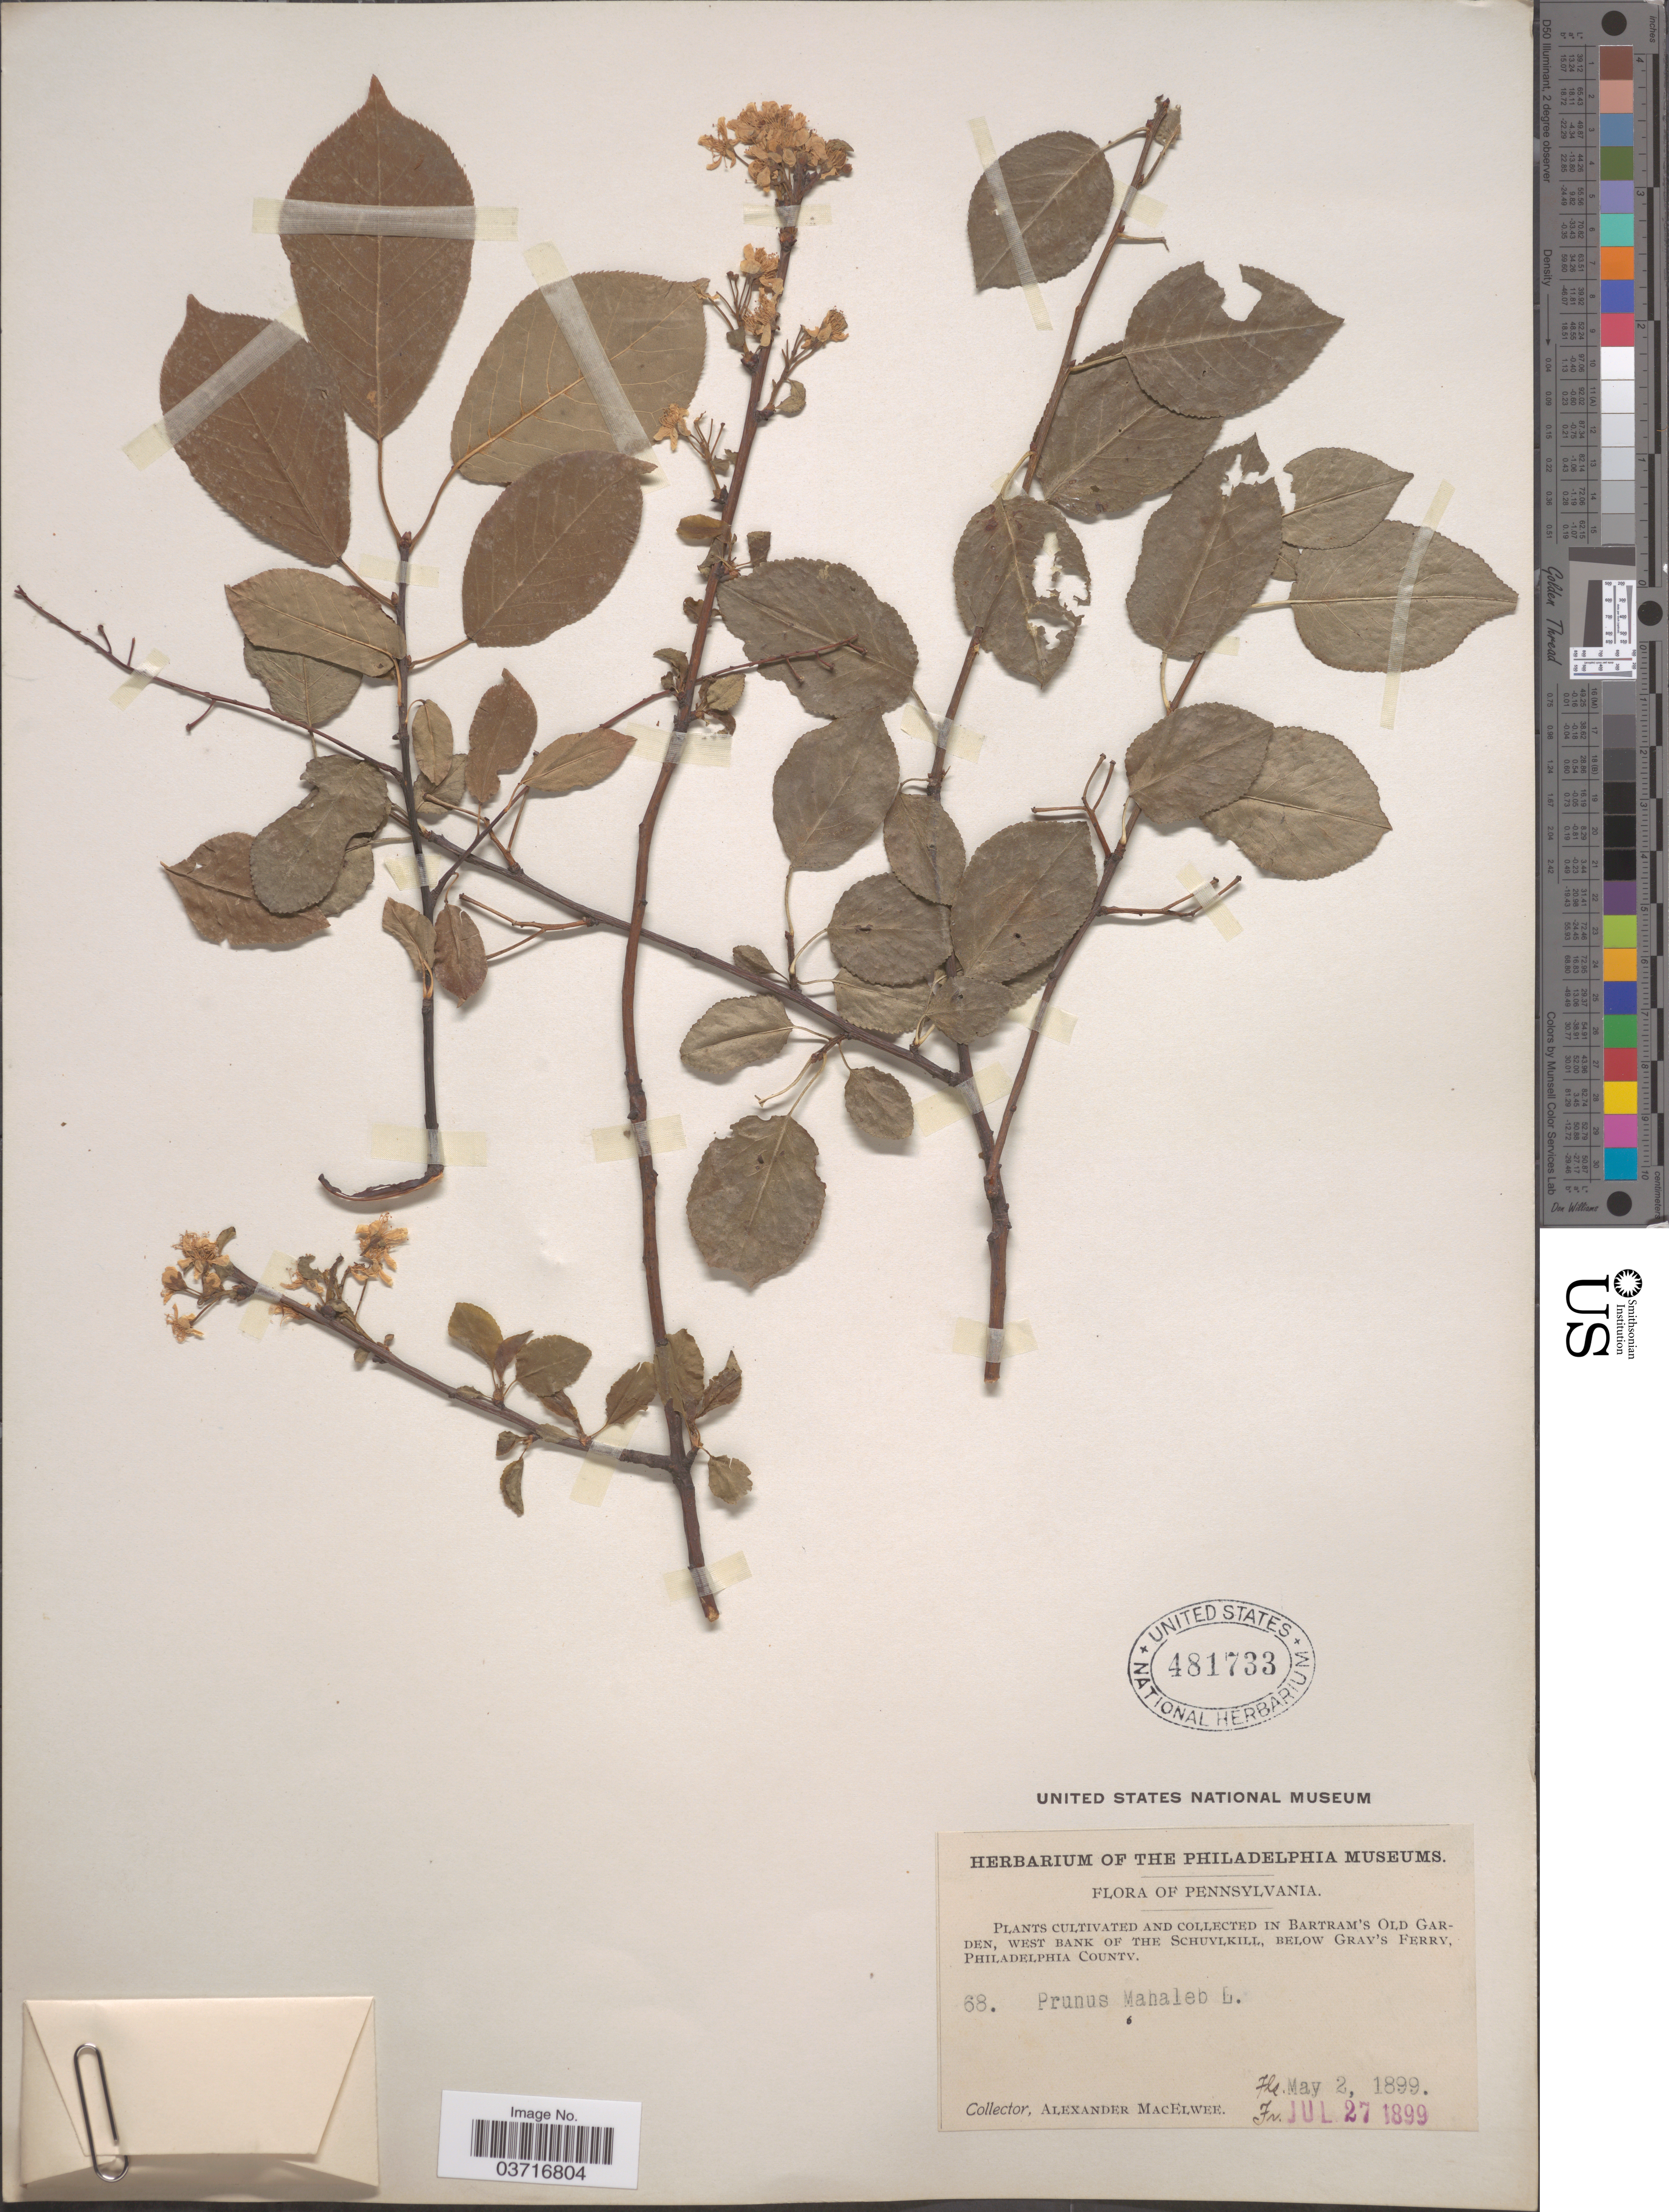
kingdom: Plantae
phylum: Tracheophyta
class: Magnoliopsida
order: Rosales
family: Rosaceae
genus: Prunus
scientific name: Prunus mahaleb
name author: L.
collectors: A. MacElwee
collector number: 68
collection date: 1899-05-02/1899-07-27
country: United States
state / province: Pennsylvania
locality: In Batram's Old Garden, West Bank of the Schuylkill, below Gray's Ferry, Philadelphia County.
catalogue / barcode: US 481733